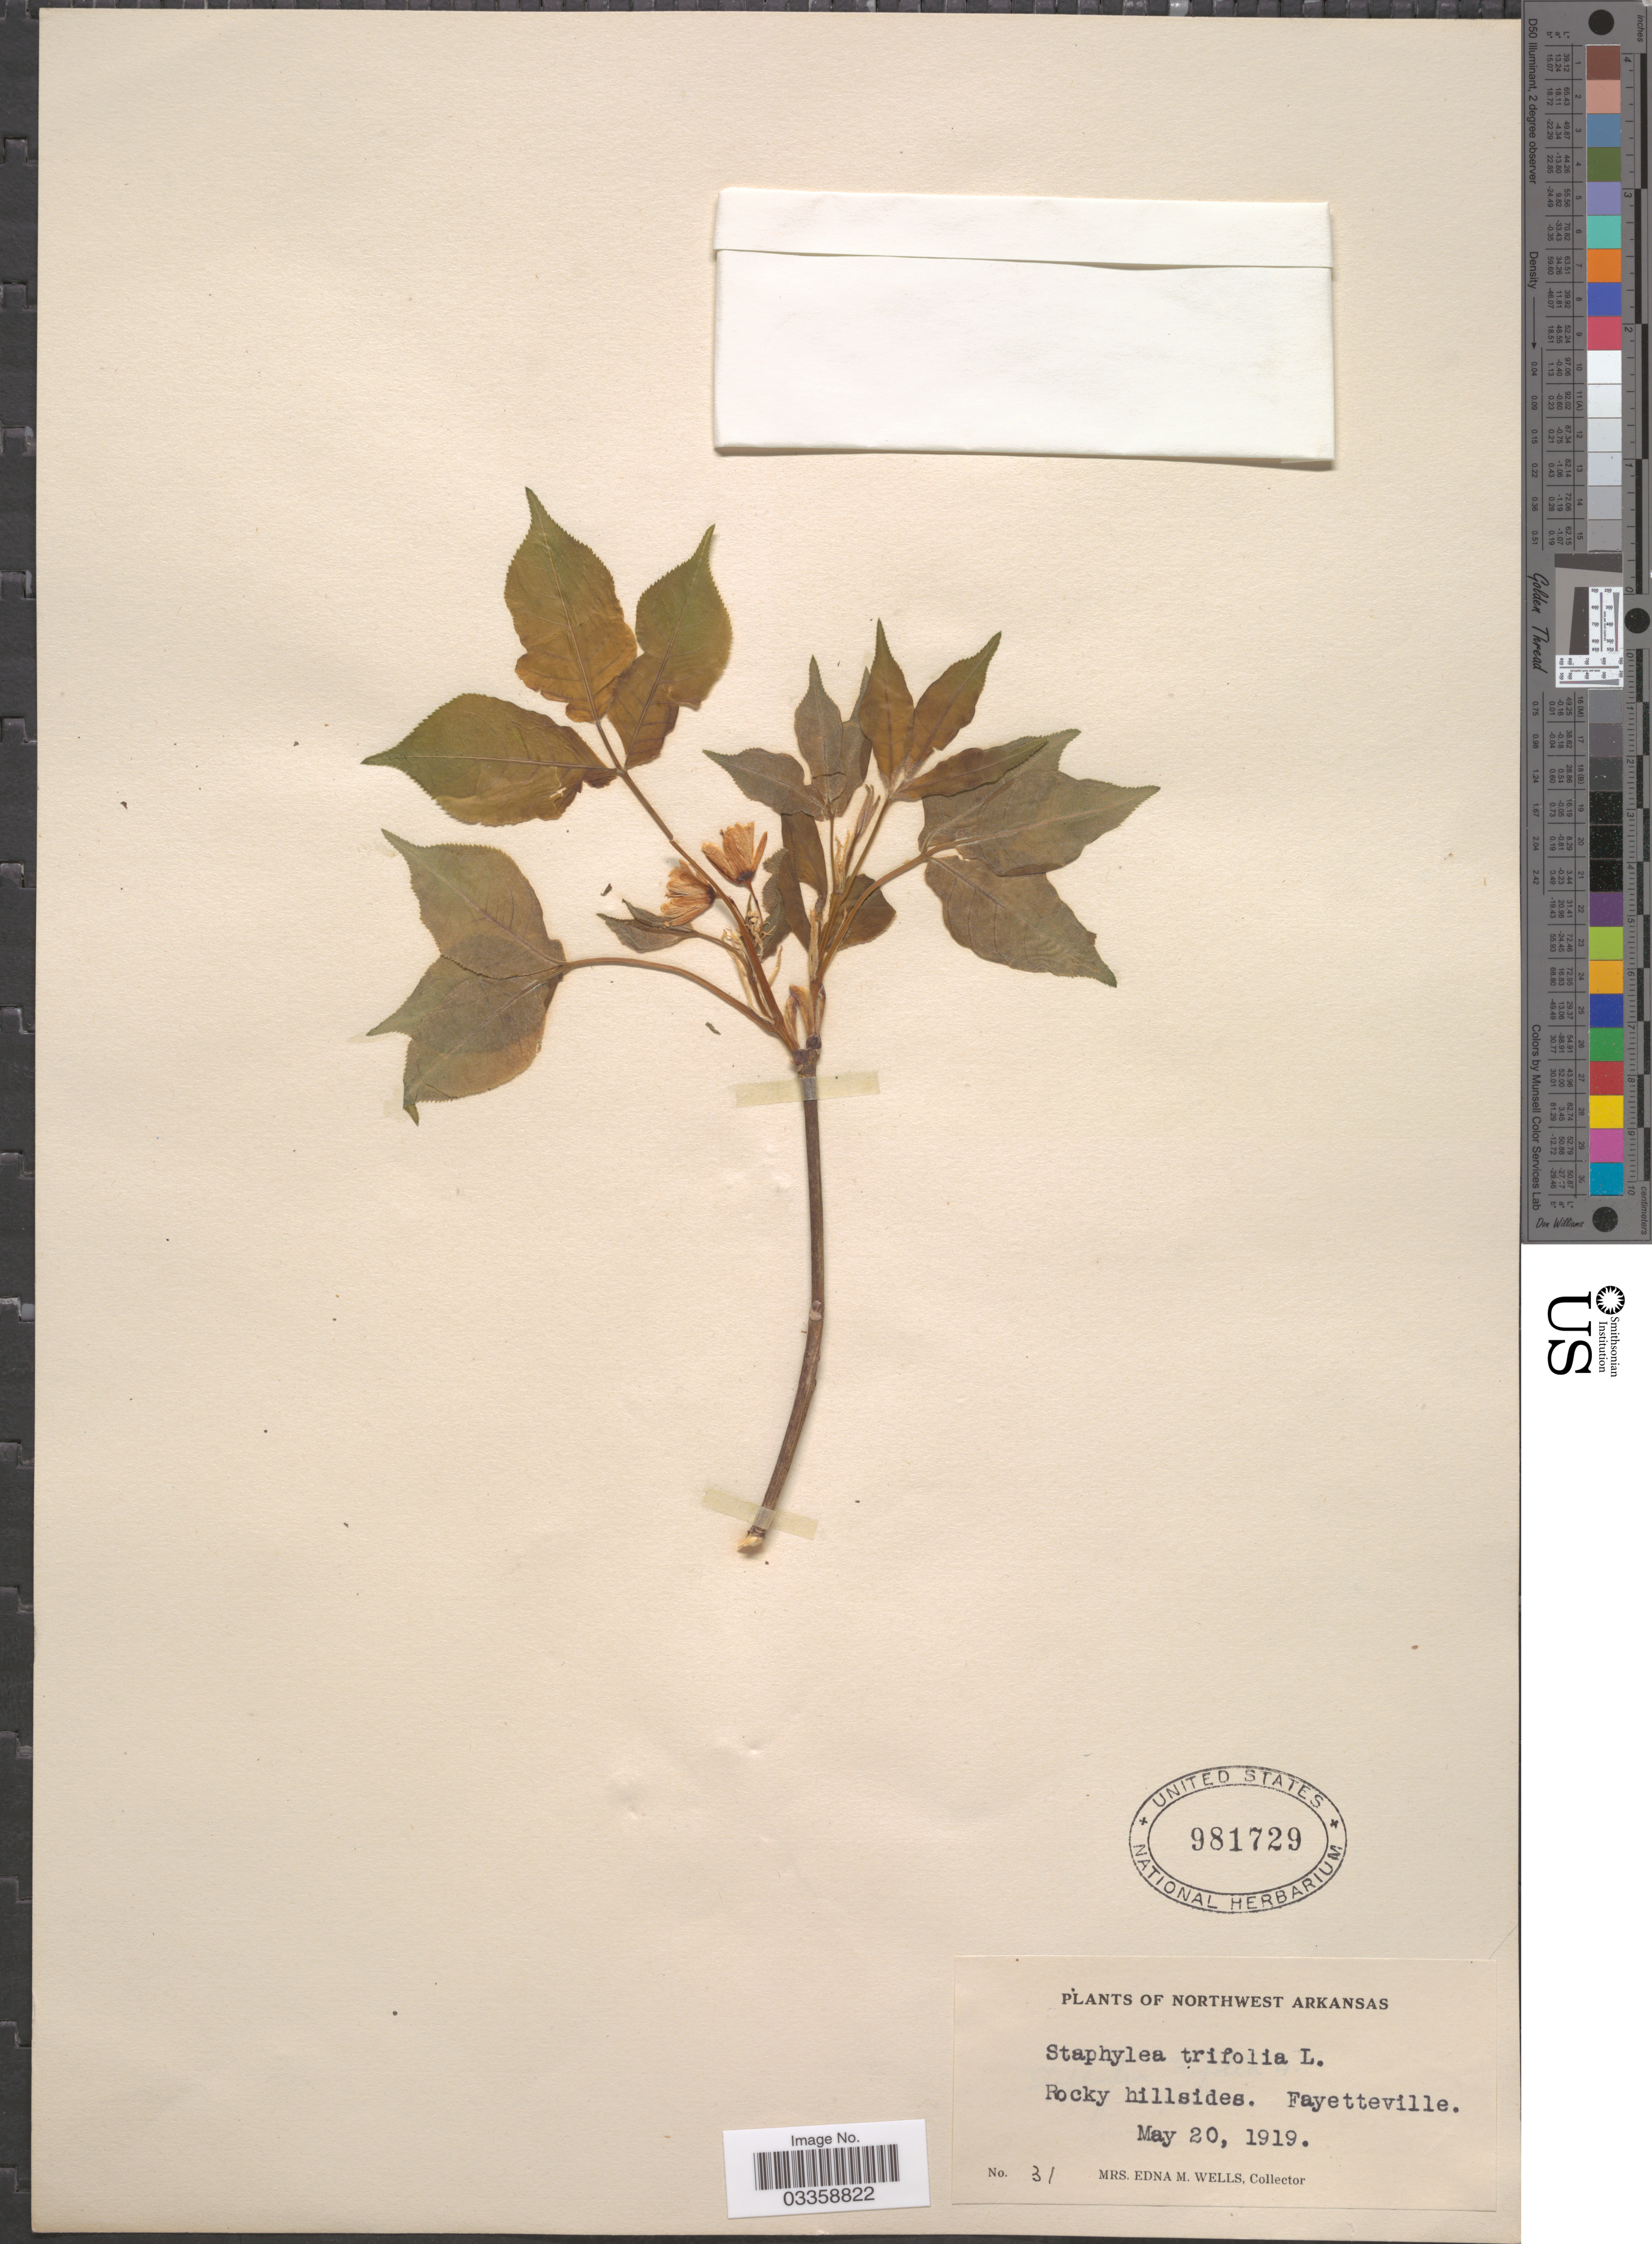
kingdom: Plantae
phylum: Tracheophyta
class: Magnoliopsida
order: Crossosomatales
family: Staphyleaceae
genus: Staphylea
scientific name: Staphylea trifolia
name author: L.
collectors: E. M. Wells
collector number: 31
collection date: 1919-05-20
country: United States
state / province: Arkansas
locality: Northwest Arkansas. Fayetteville.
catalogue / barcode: US 981729